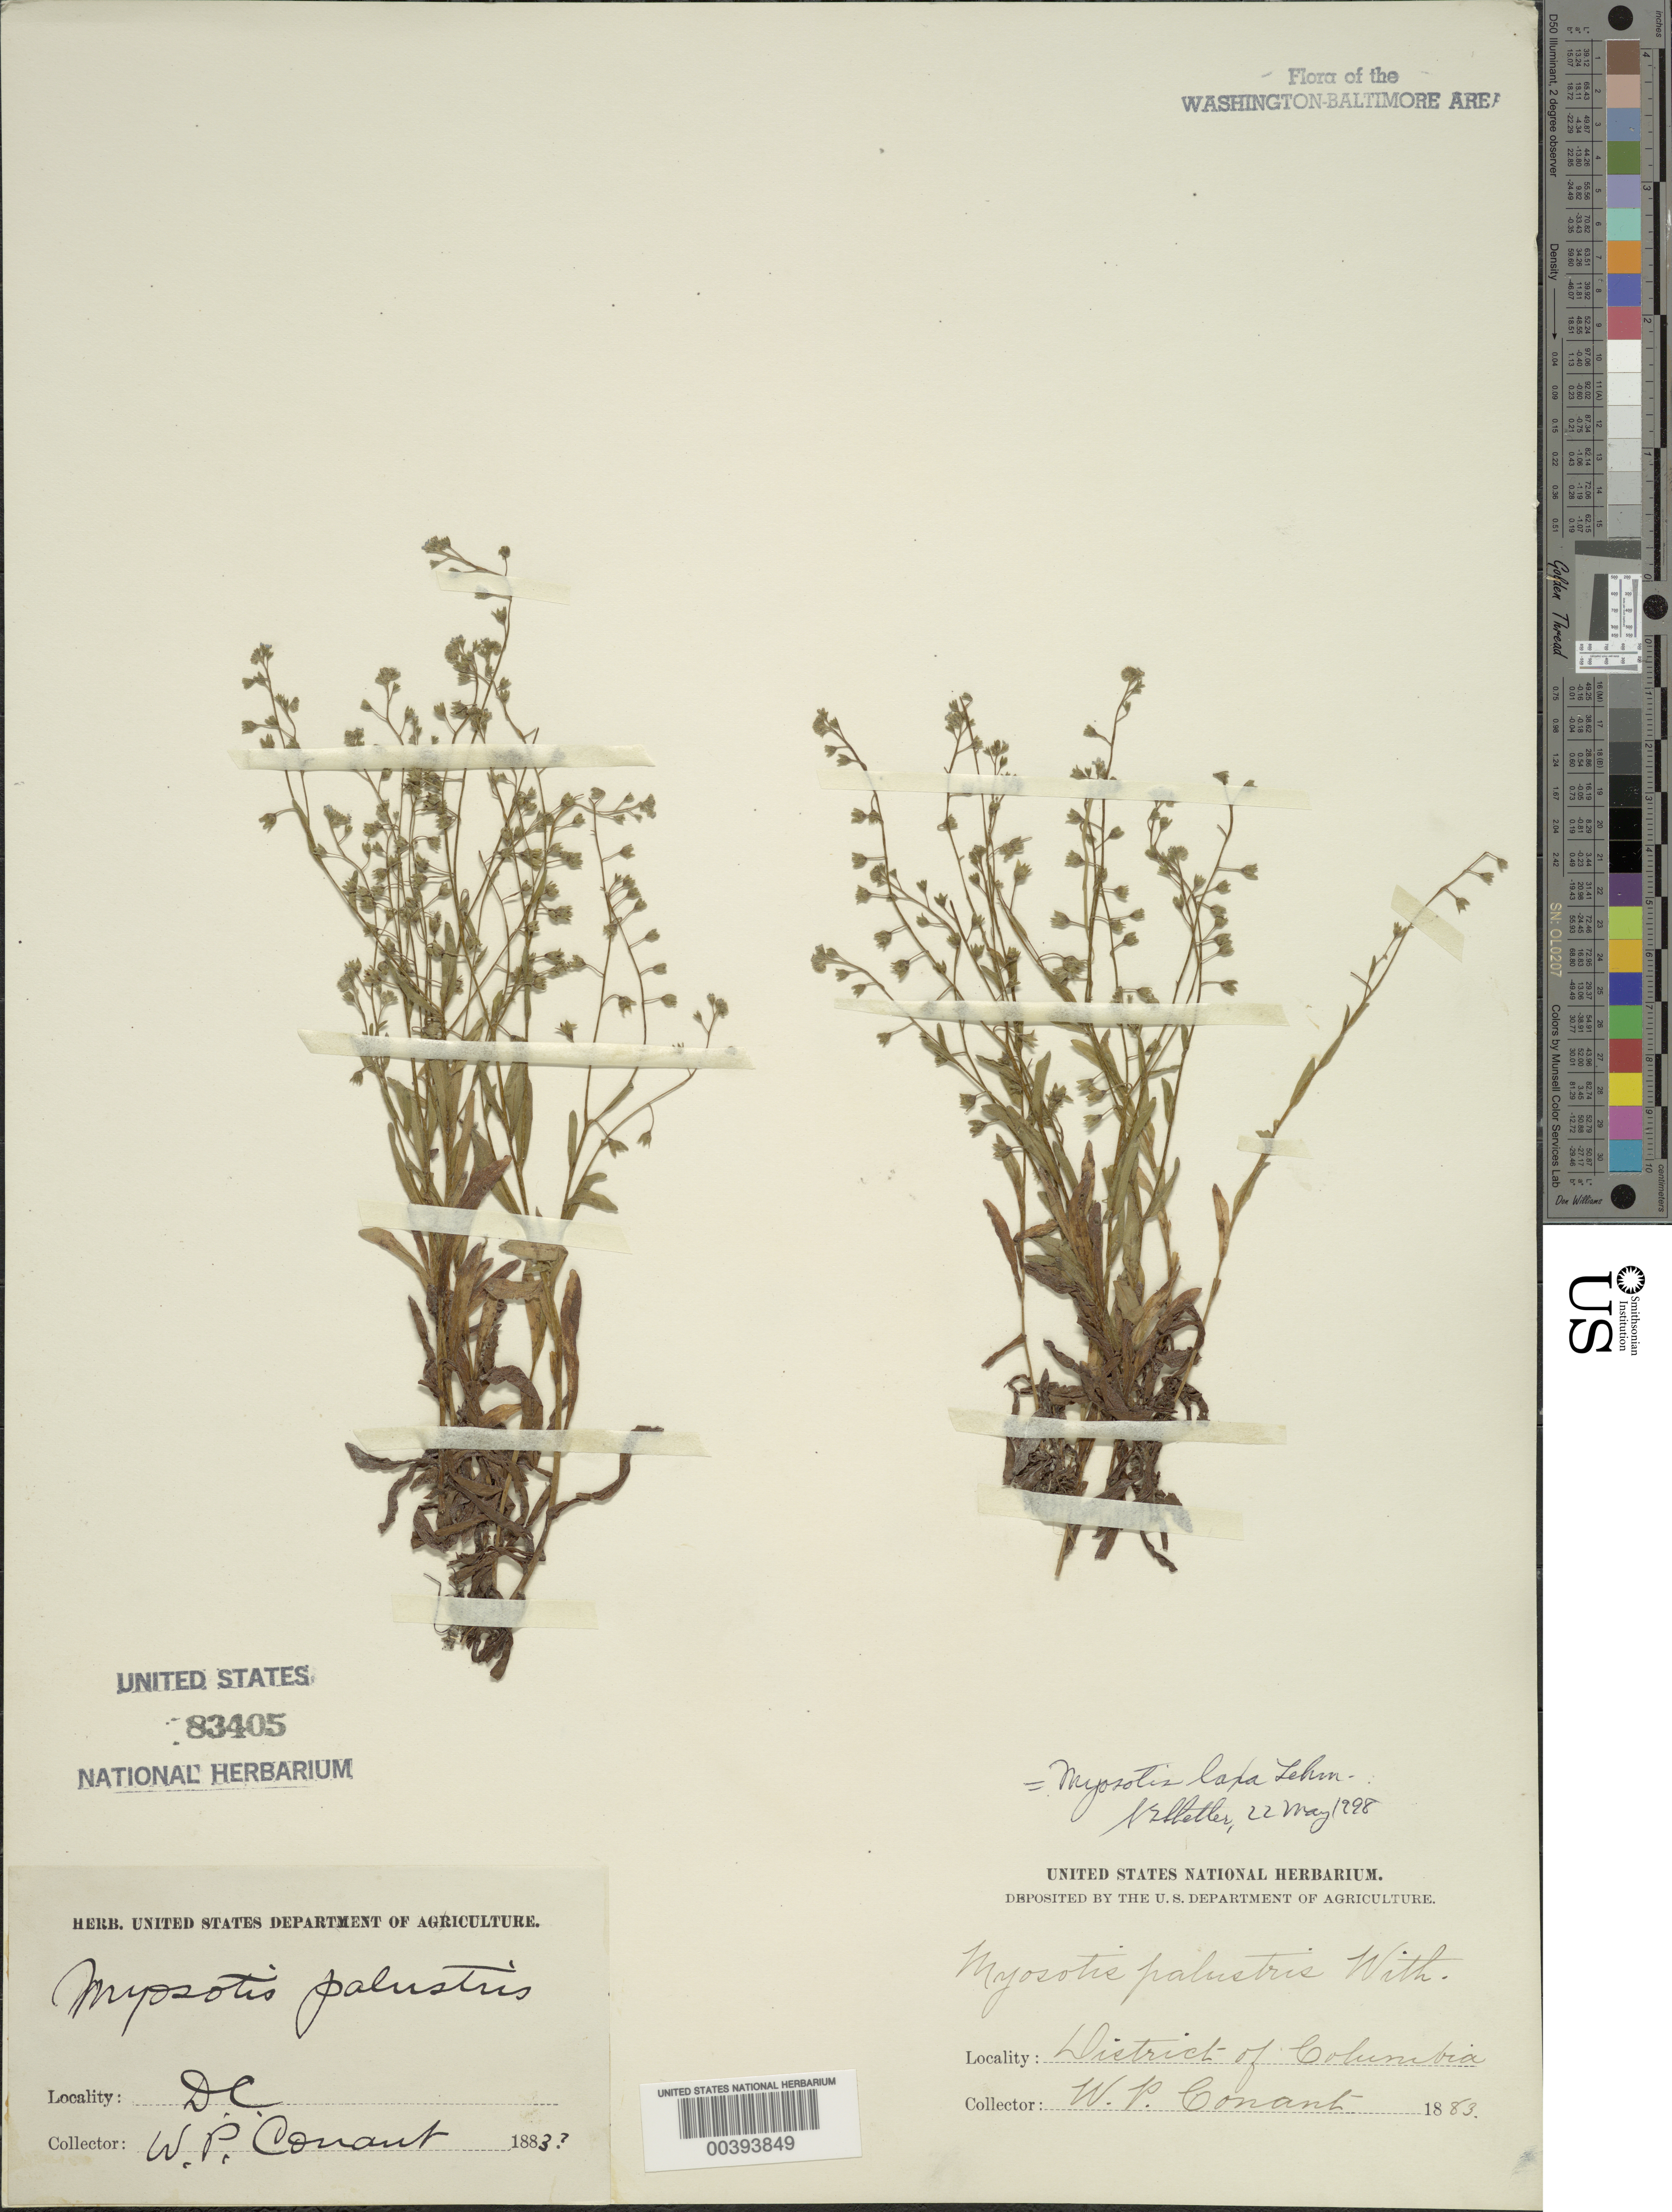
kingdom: Plantae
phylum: Tracheophyta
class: Magnoliopsida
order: Boraginales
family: Boraginaceae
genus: Myosotis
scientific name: Myosotis laxa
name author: F. Lehm.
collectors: W. P. Conant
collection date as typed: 1883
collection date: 1883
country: United States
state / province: District of Columbia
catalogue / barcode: US 83405